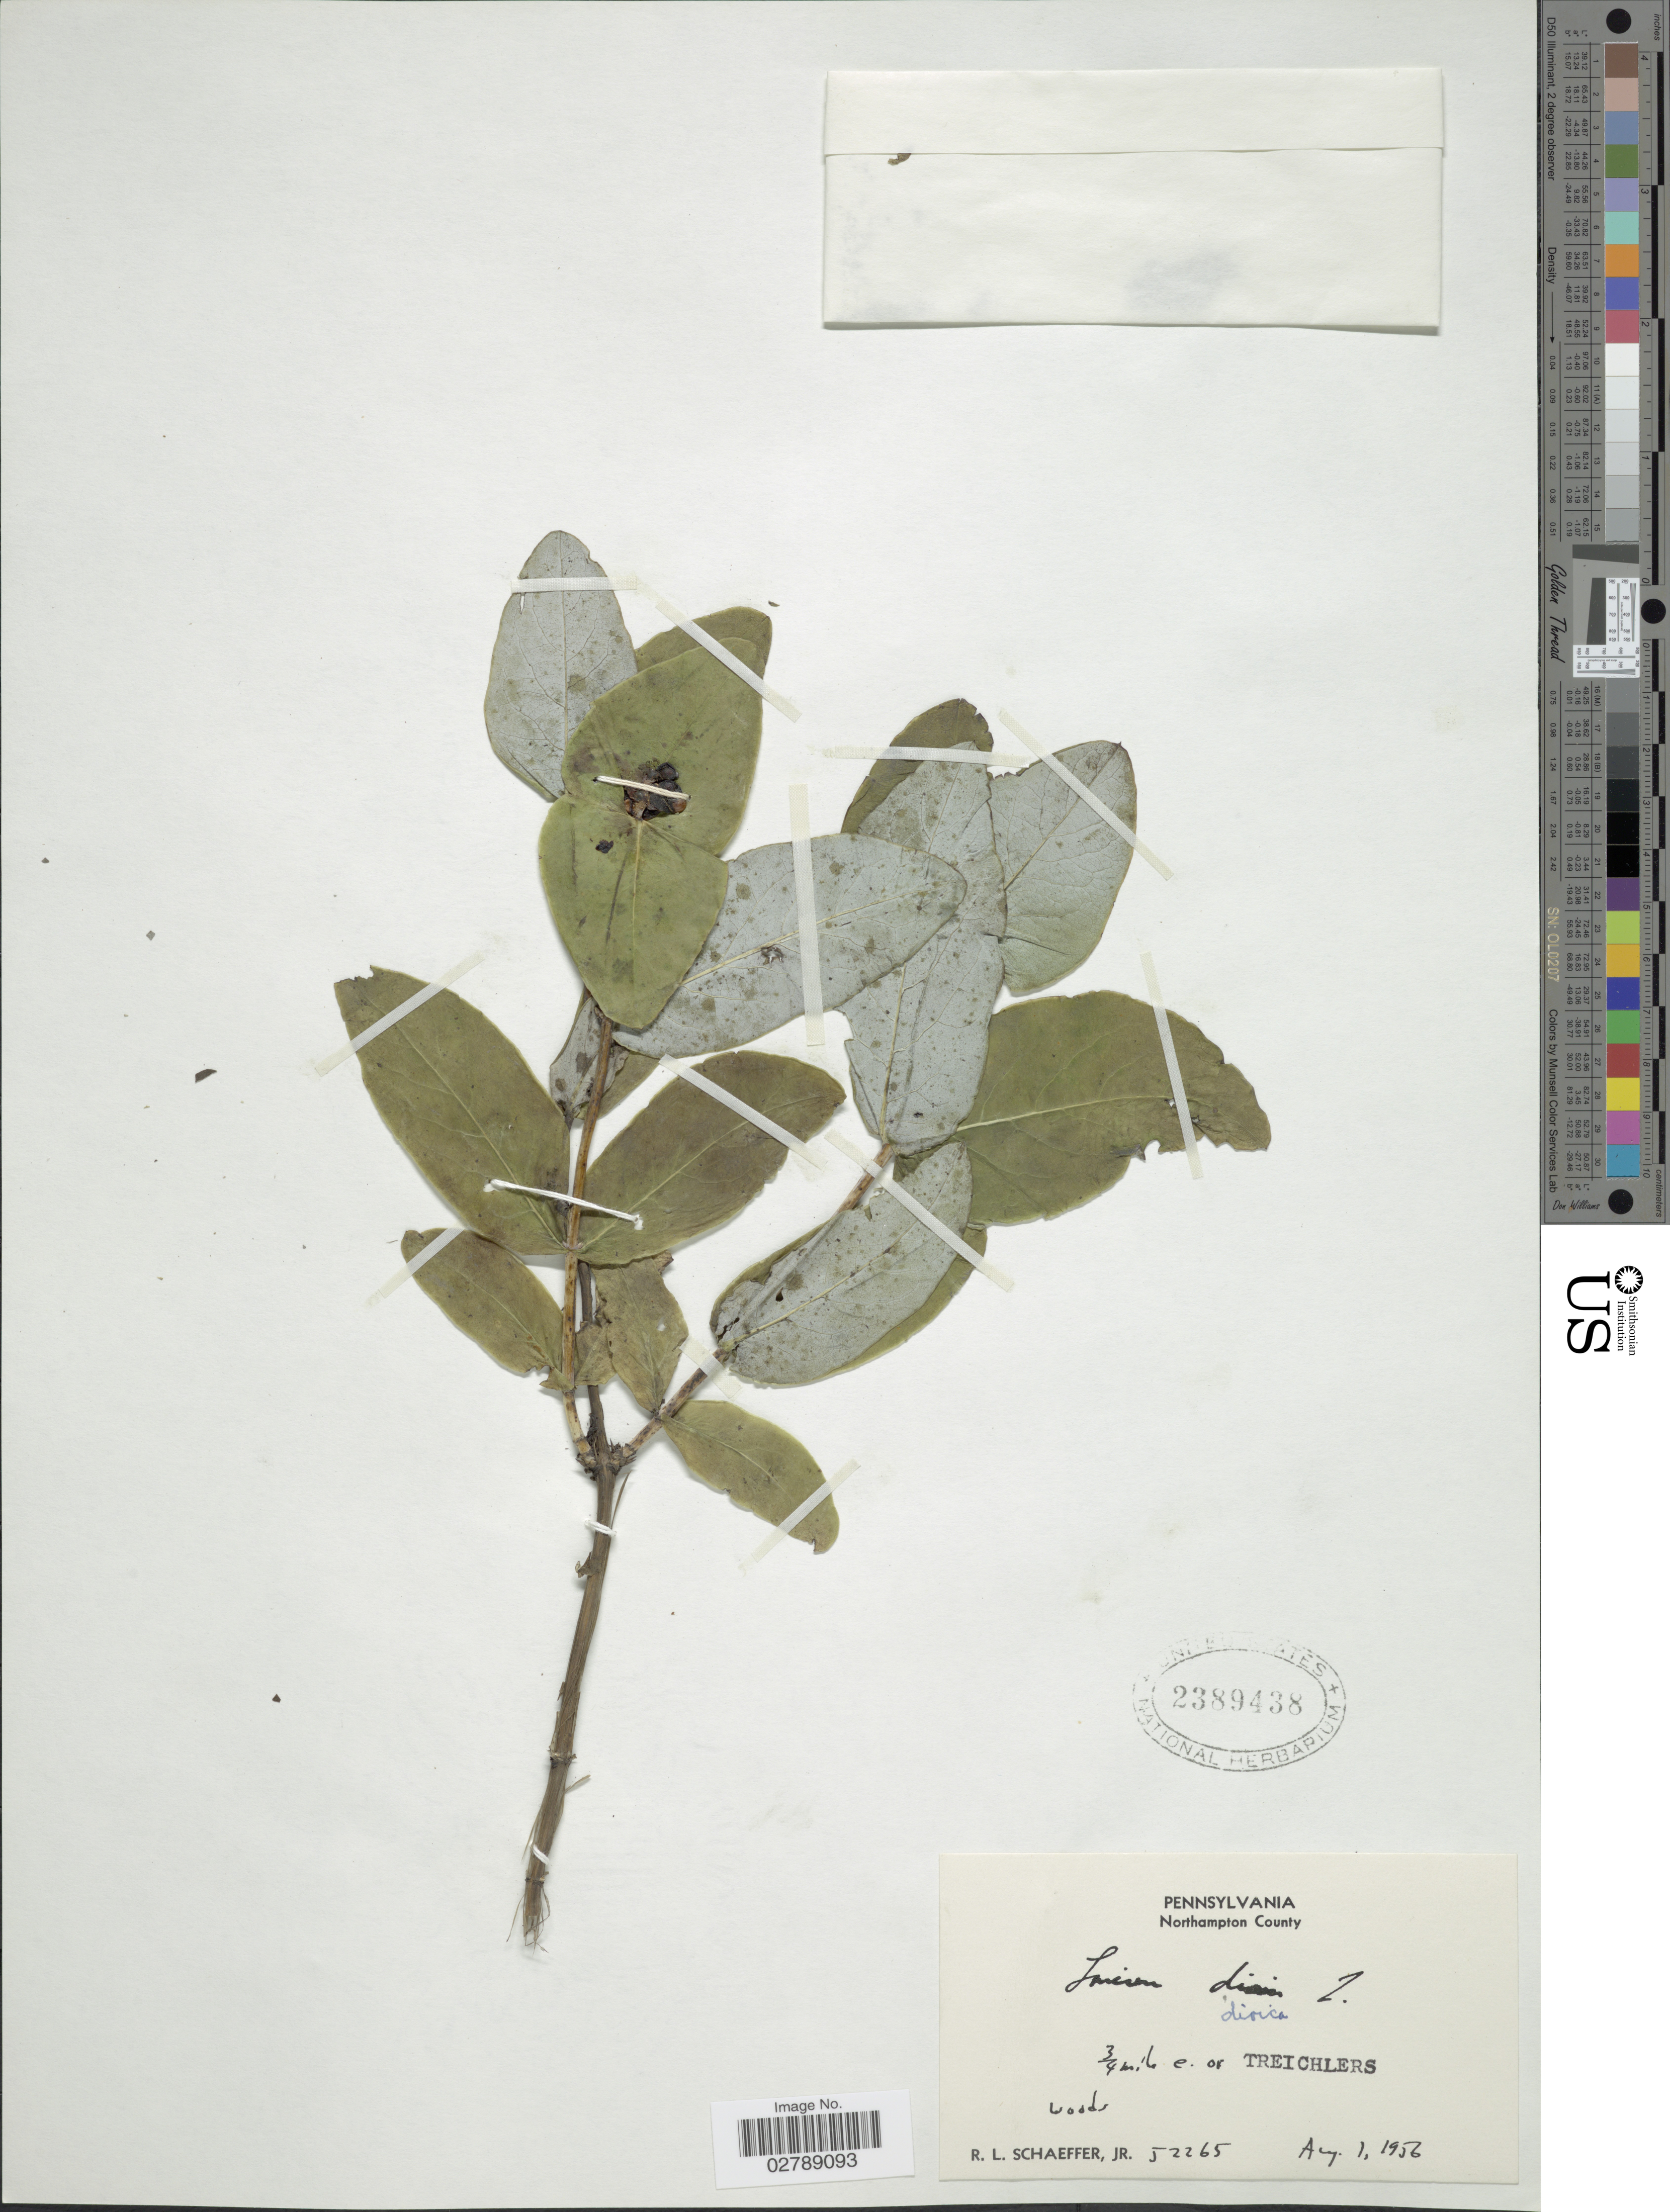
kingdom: Plantae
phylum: Tracheophyta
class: Magnoliopsida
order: Dipsacales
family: Caprifoliaceae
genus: Lonicera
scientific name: Lonicera dioica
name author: L.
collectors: R. L. Schaeffer Jr.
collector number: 52265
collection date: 1956-08-01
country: United States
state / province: Pennsylvania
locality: Northampton County. ¾ mile e. of Treichlers.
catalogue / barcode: US 2389438